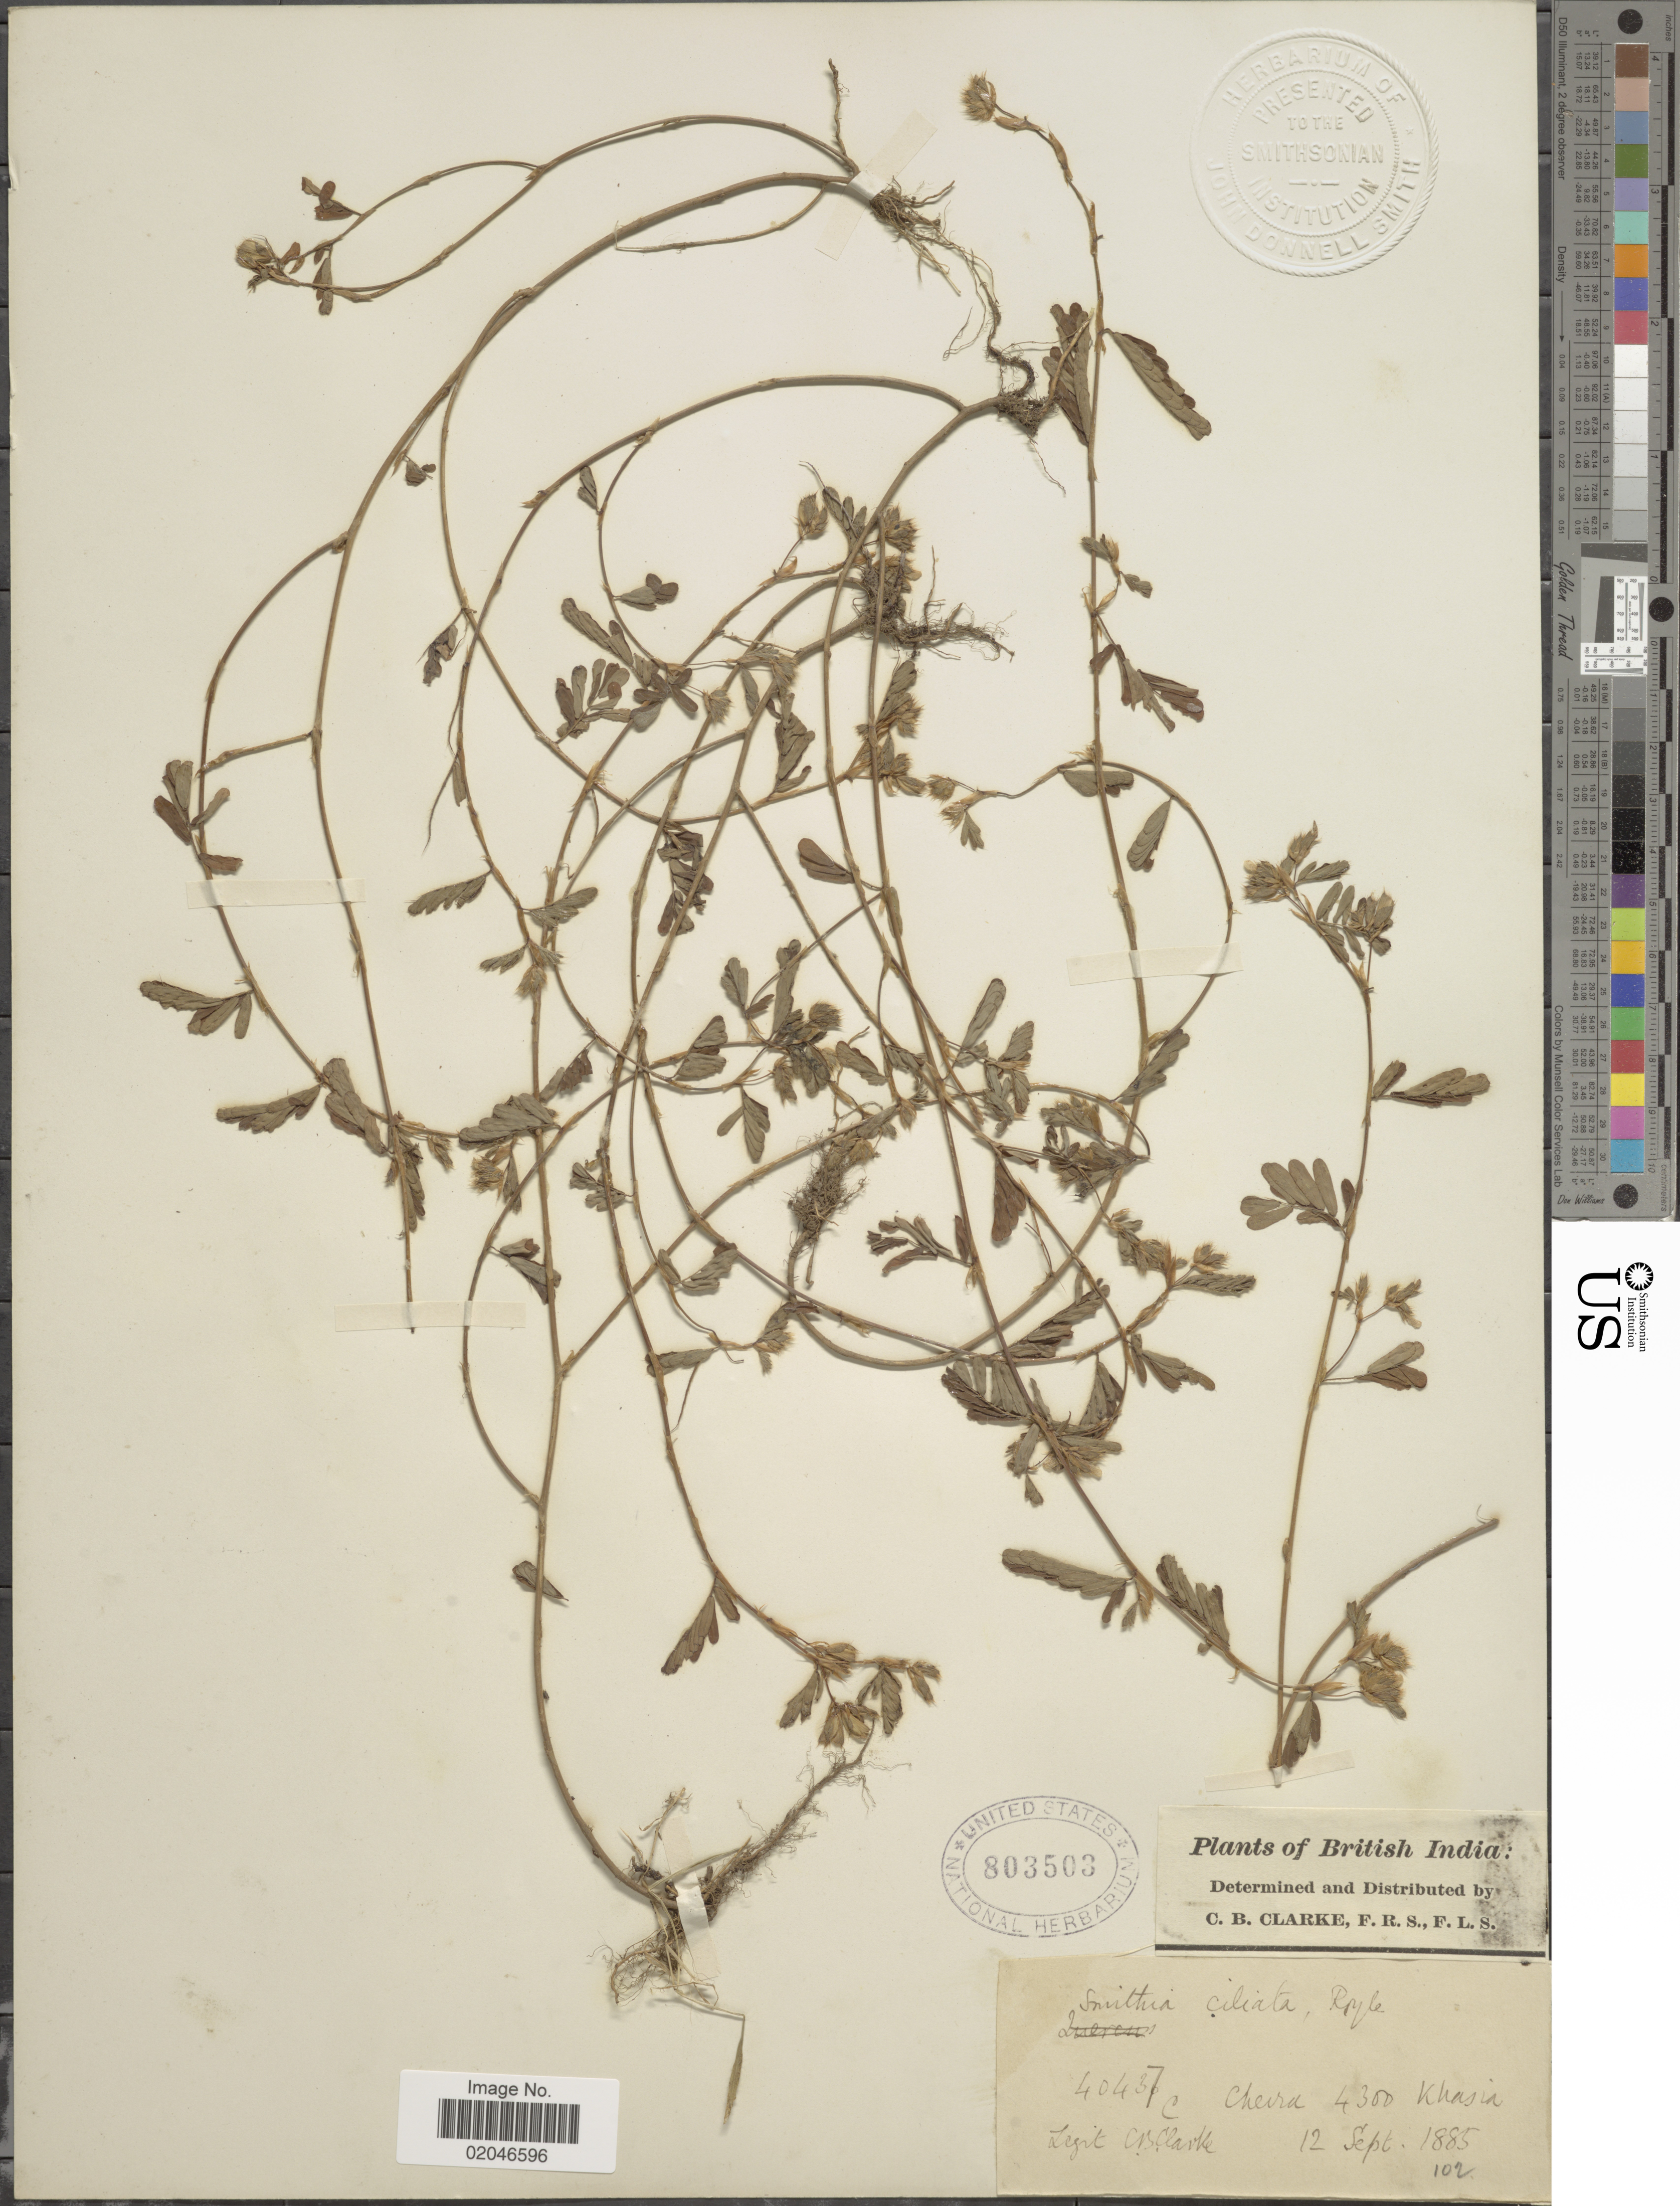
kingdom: Plantae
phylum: Tracheophyta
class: Magnoliopsida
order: Fabales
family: Fabaceae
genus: Smithia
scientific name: Smithia ciliata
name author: Royle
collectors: C. B. Clarke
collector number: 40437C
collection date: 1885-09-12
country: India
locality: British India, Cheirra, Khasia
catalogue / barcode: US 803503